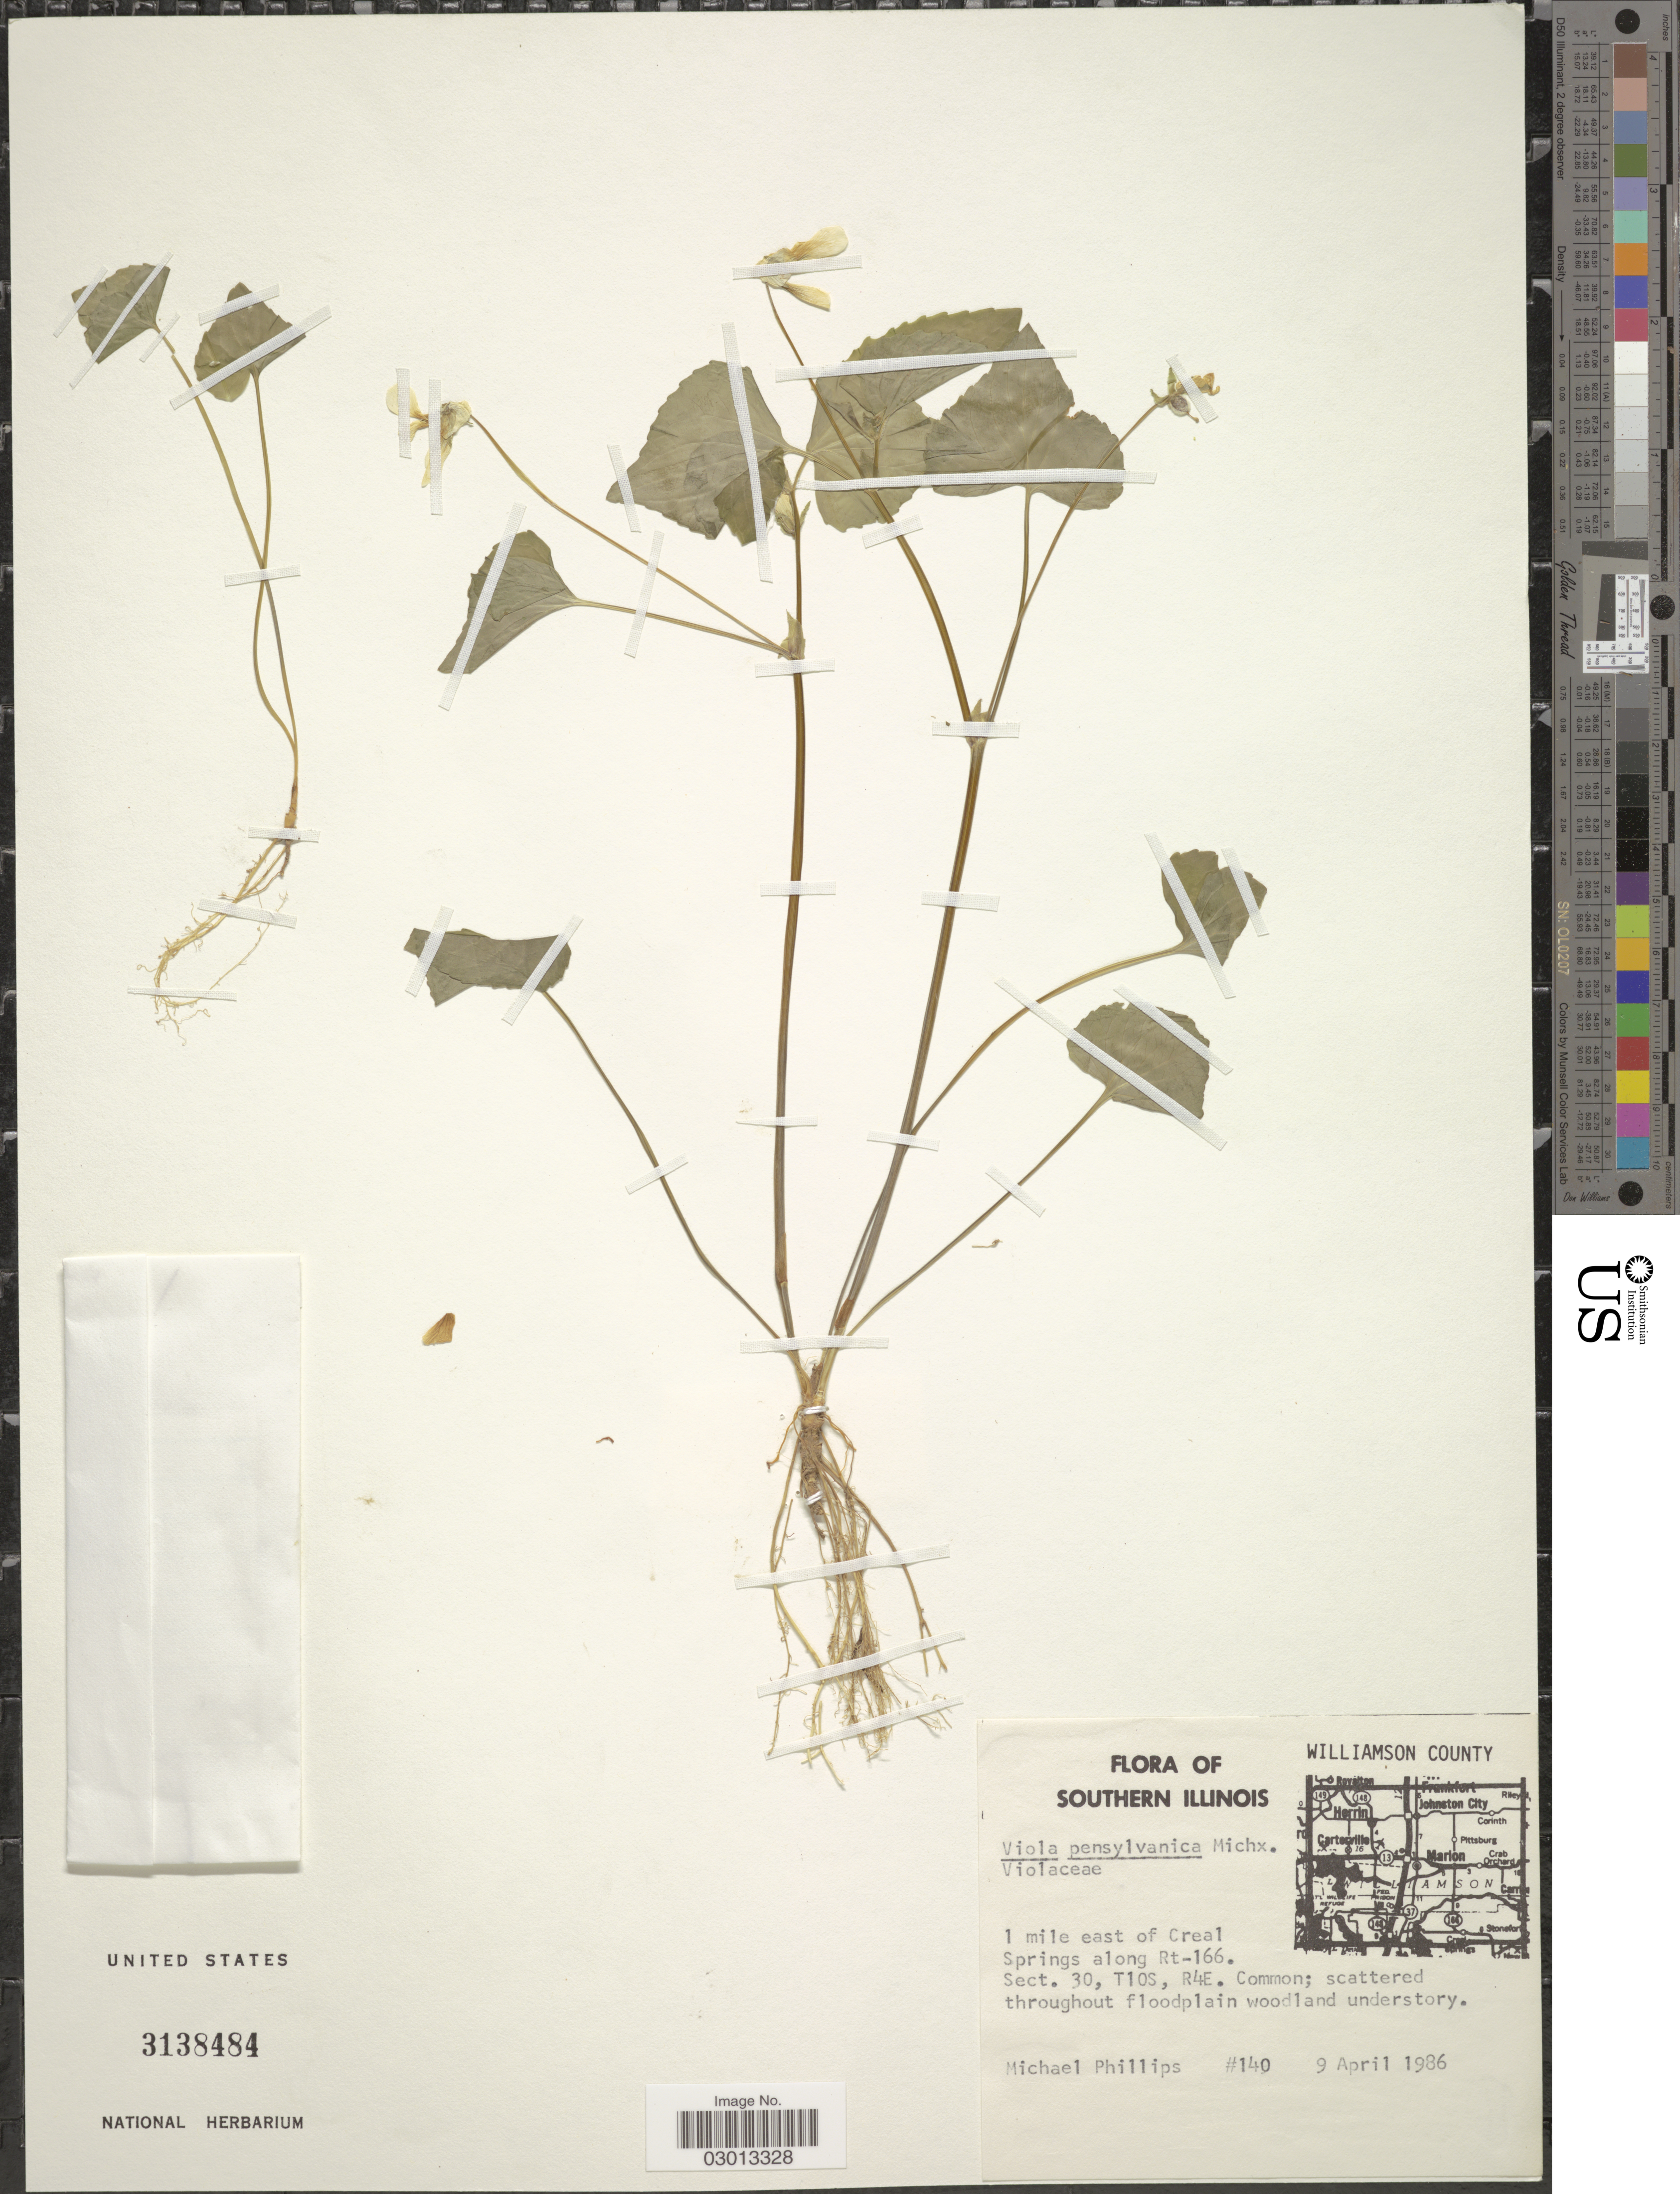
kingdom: Plantae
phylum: Tracheophyta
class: Magnoliopsida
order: Malpighiales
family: Violaceae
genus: Viola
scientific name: Viola pensylvanica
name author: Michx.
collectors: M. Phillips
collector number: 140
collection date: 1986-04-09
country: United States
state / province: Illinois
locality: Southern Illinois. Williamson County. 1 mile east of Creal Spring along Rt-166. Sect. 30, T10S, R4E.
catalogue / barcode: US 3138484